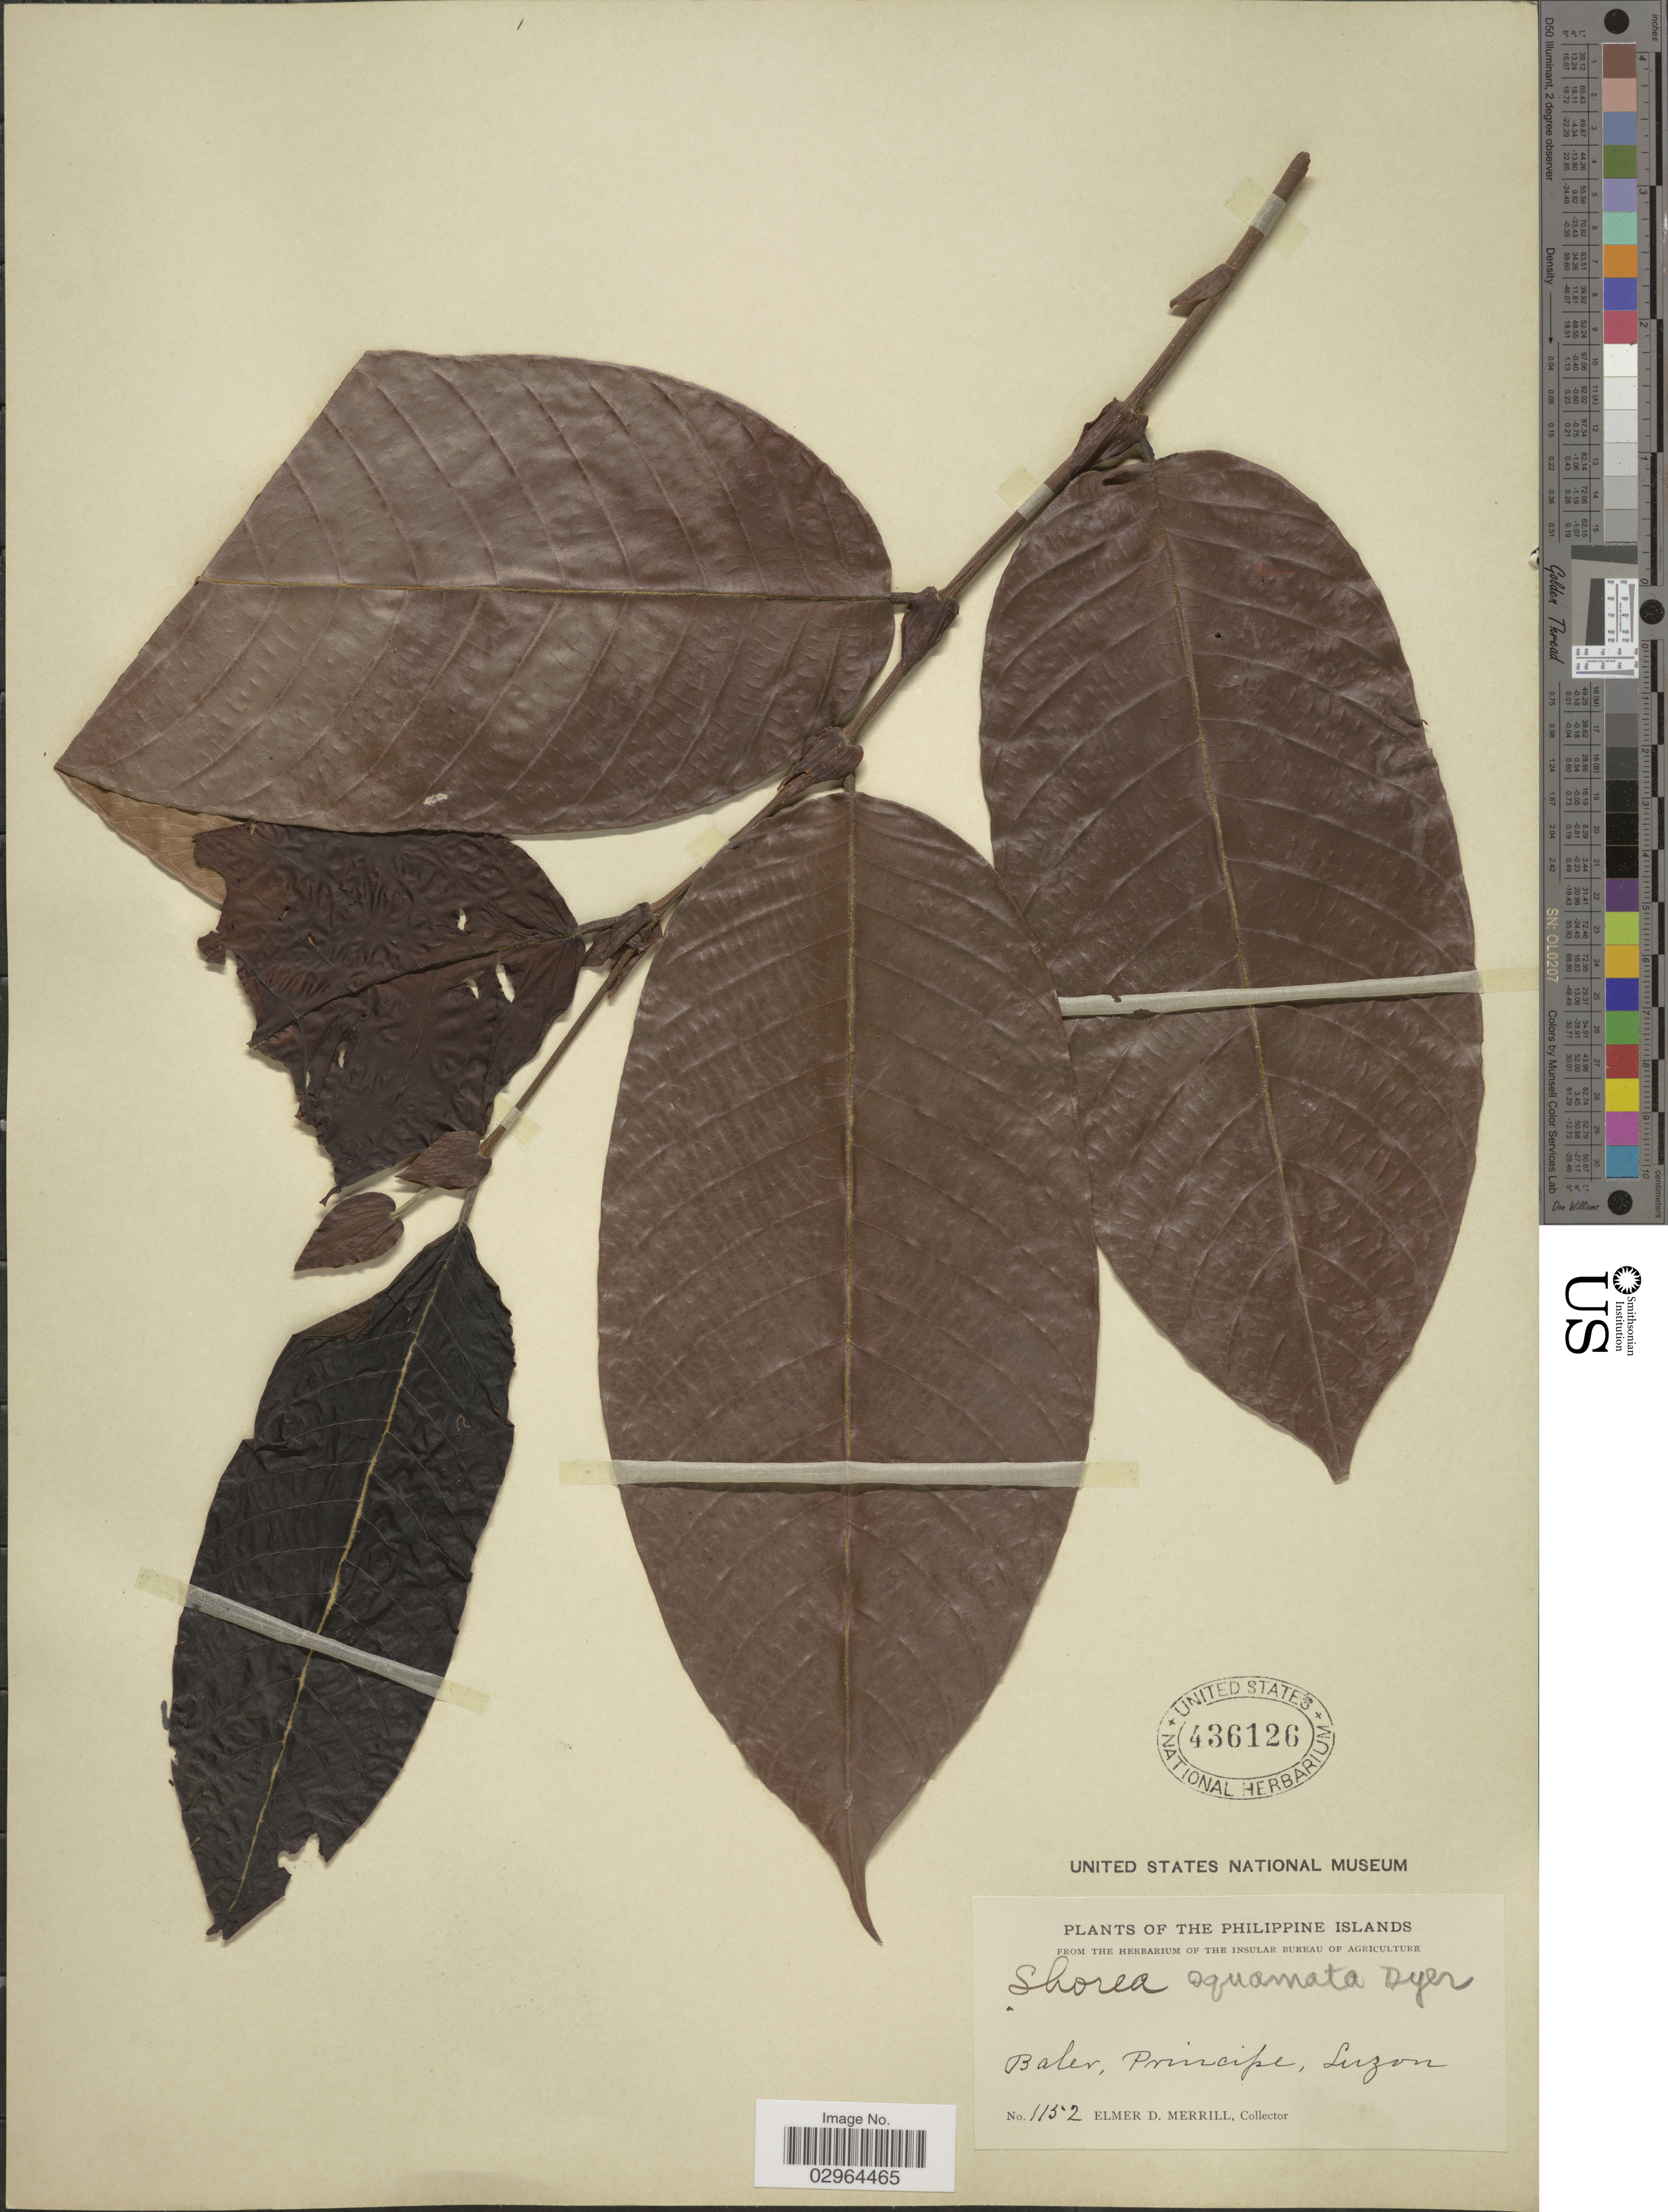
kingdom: Plantae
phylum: Tracheophyta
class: Magnoliopsida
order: Malvales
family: Dipterocarpaceae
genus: Rubroshorea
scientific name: Rubroshorea palosapis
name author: (Blanco) P.S. Ashton & J. Heck.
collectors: E. D. Merrill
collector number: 1152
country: Philippines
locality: Baler, Principe, Luzon.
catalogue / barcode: US 436126